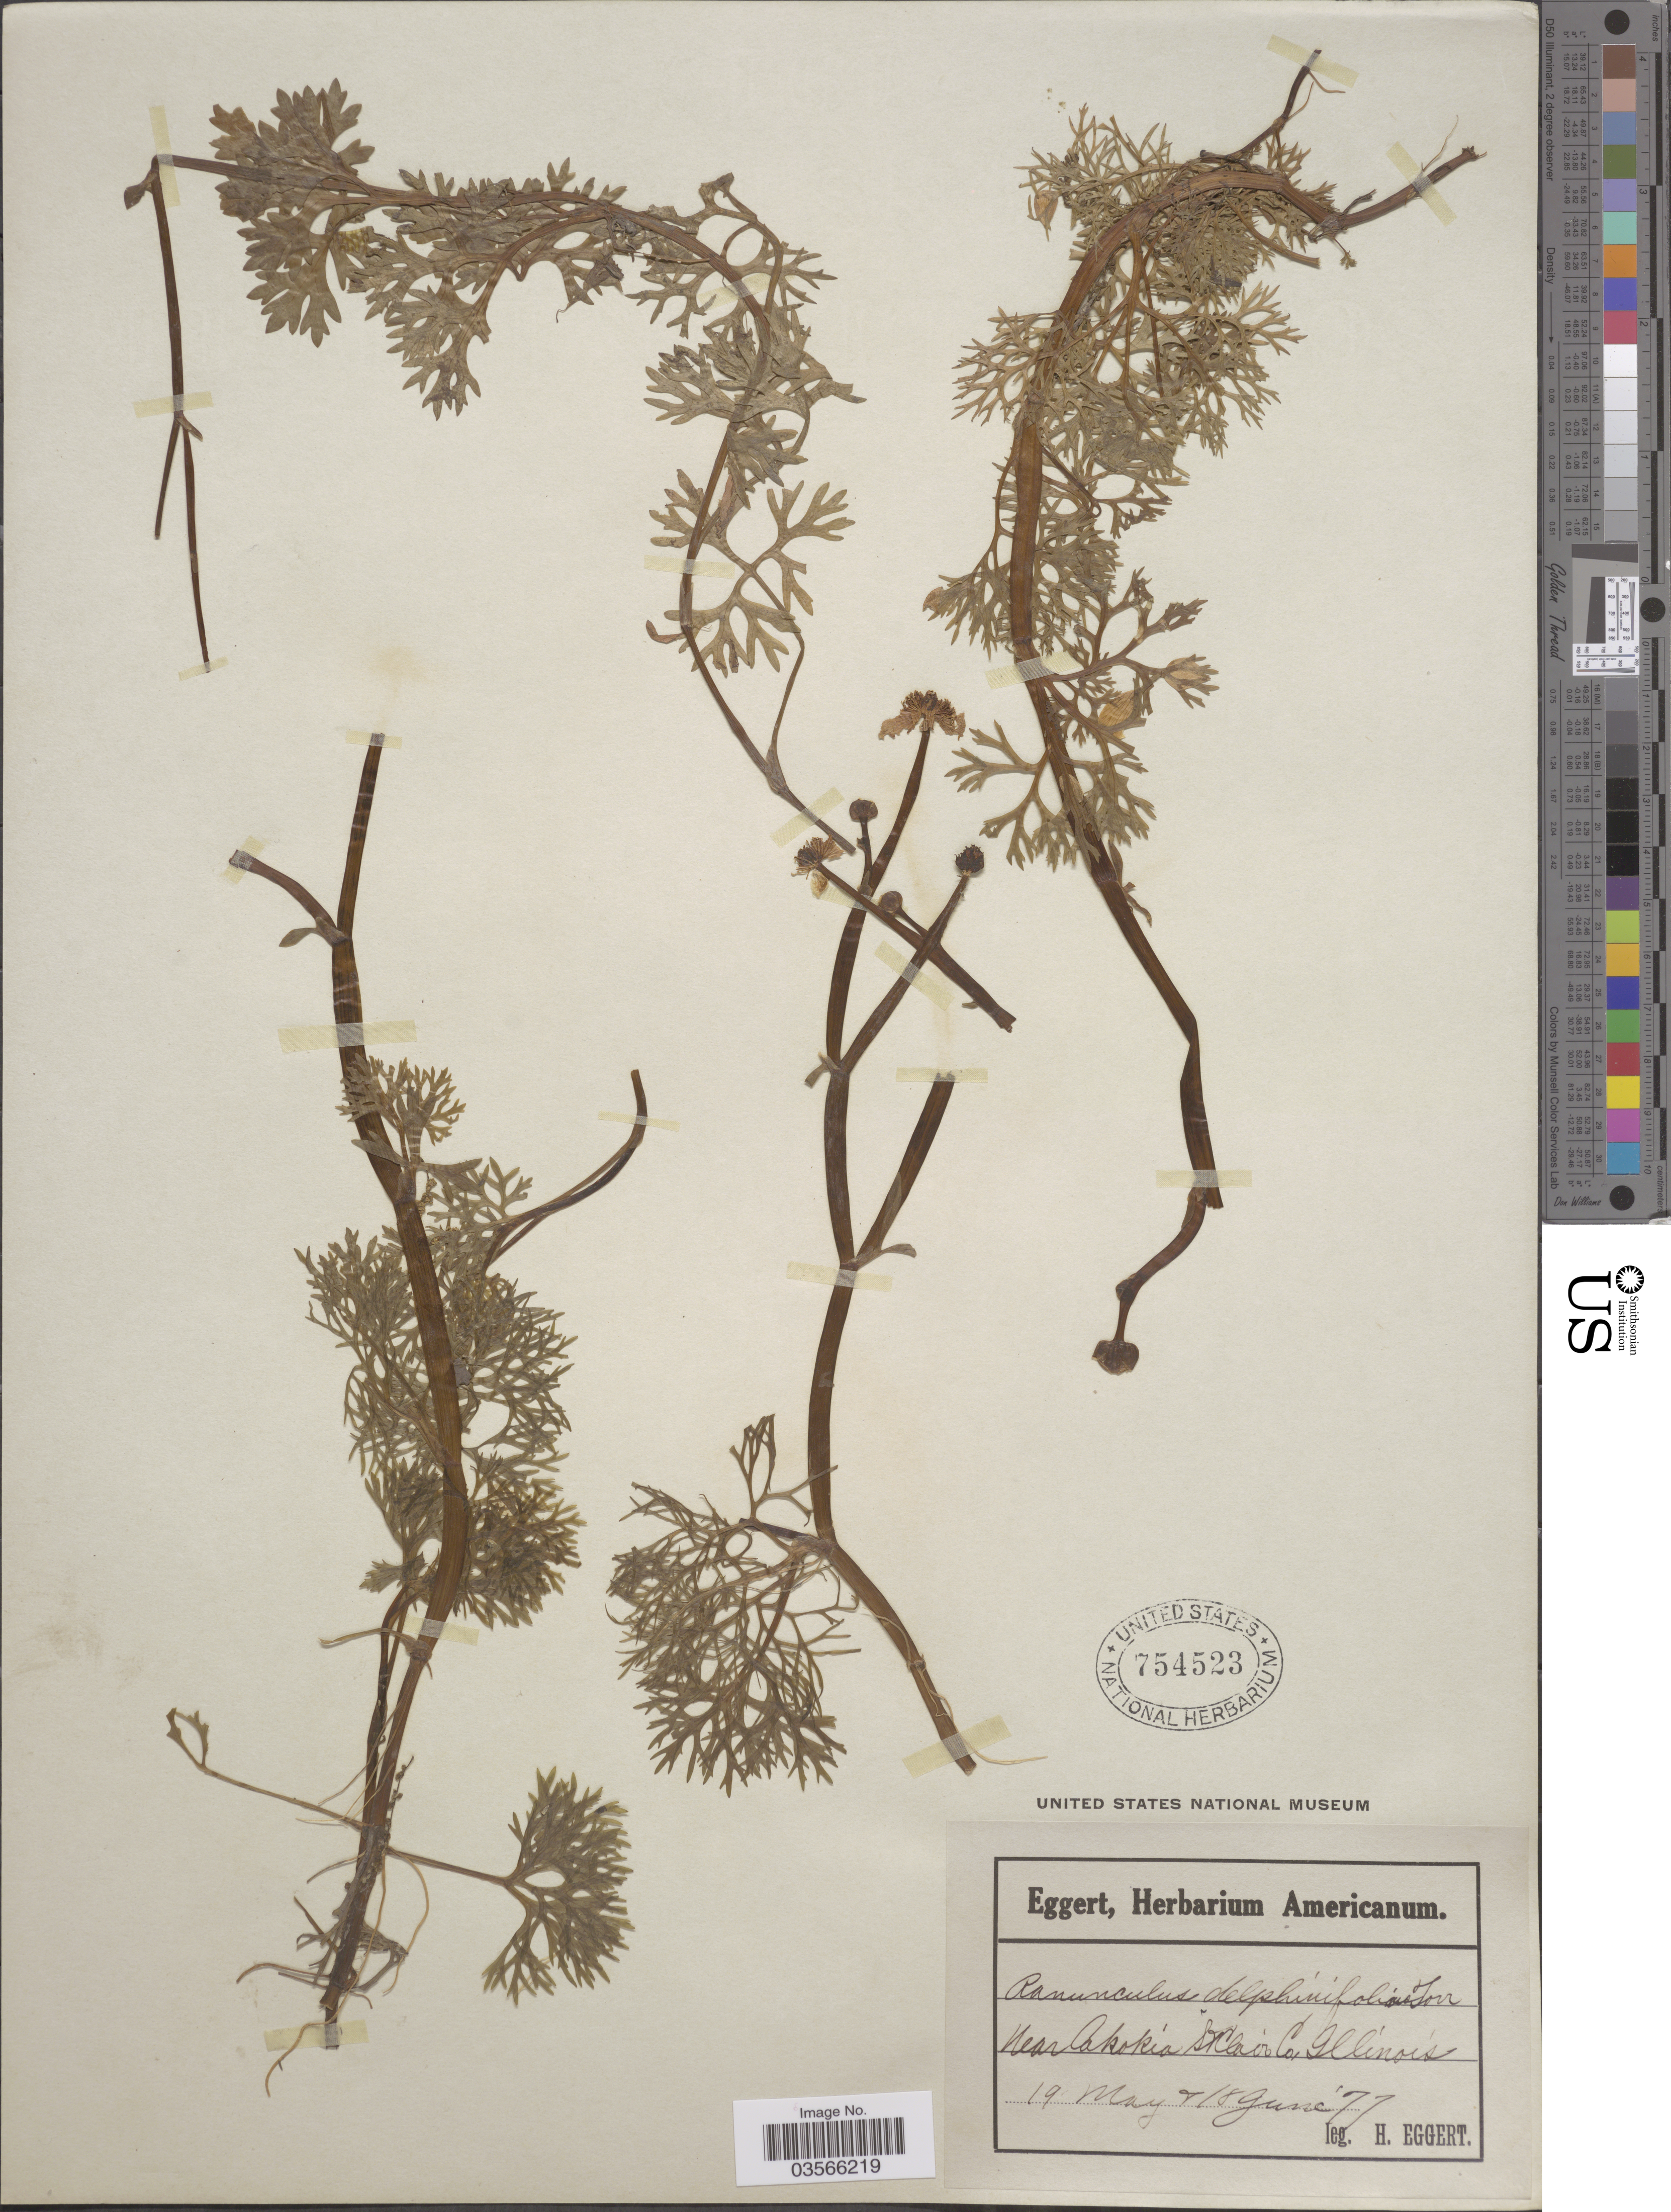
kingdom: Plantae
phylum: Tracheophyta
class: Magnoliopsida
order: Ranunculales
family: Ranunculaceae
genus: Ranunculus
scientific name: Ranunculus flabellaris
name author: Raf.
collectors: H. Eggert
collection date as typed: Transcribed d/m/y: 19/5/77 to 18/6/77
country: United States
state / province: Illinois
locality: Near Cahokia St Clair Co.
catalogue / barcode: US 754523